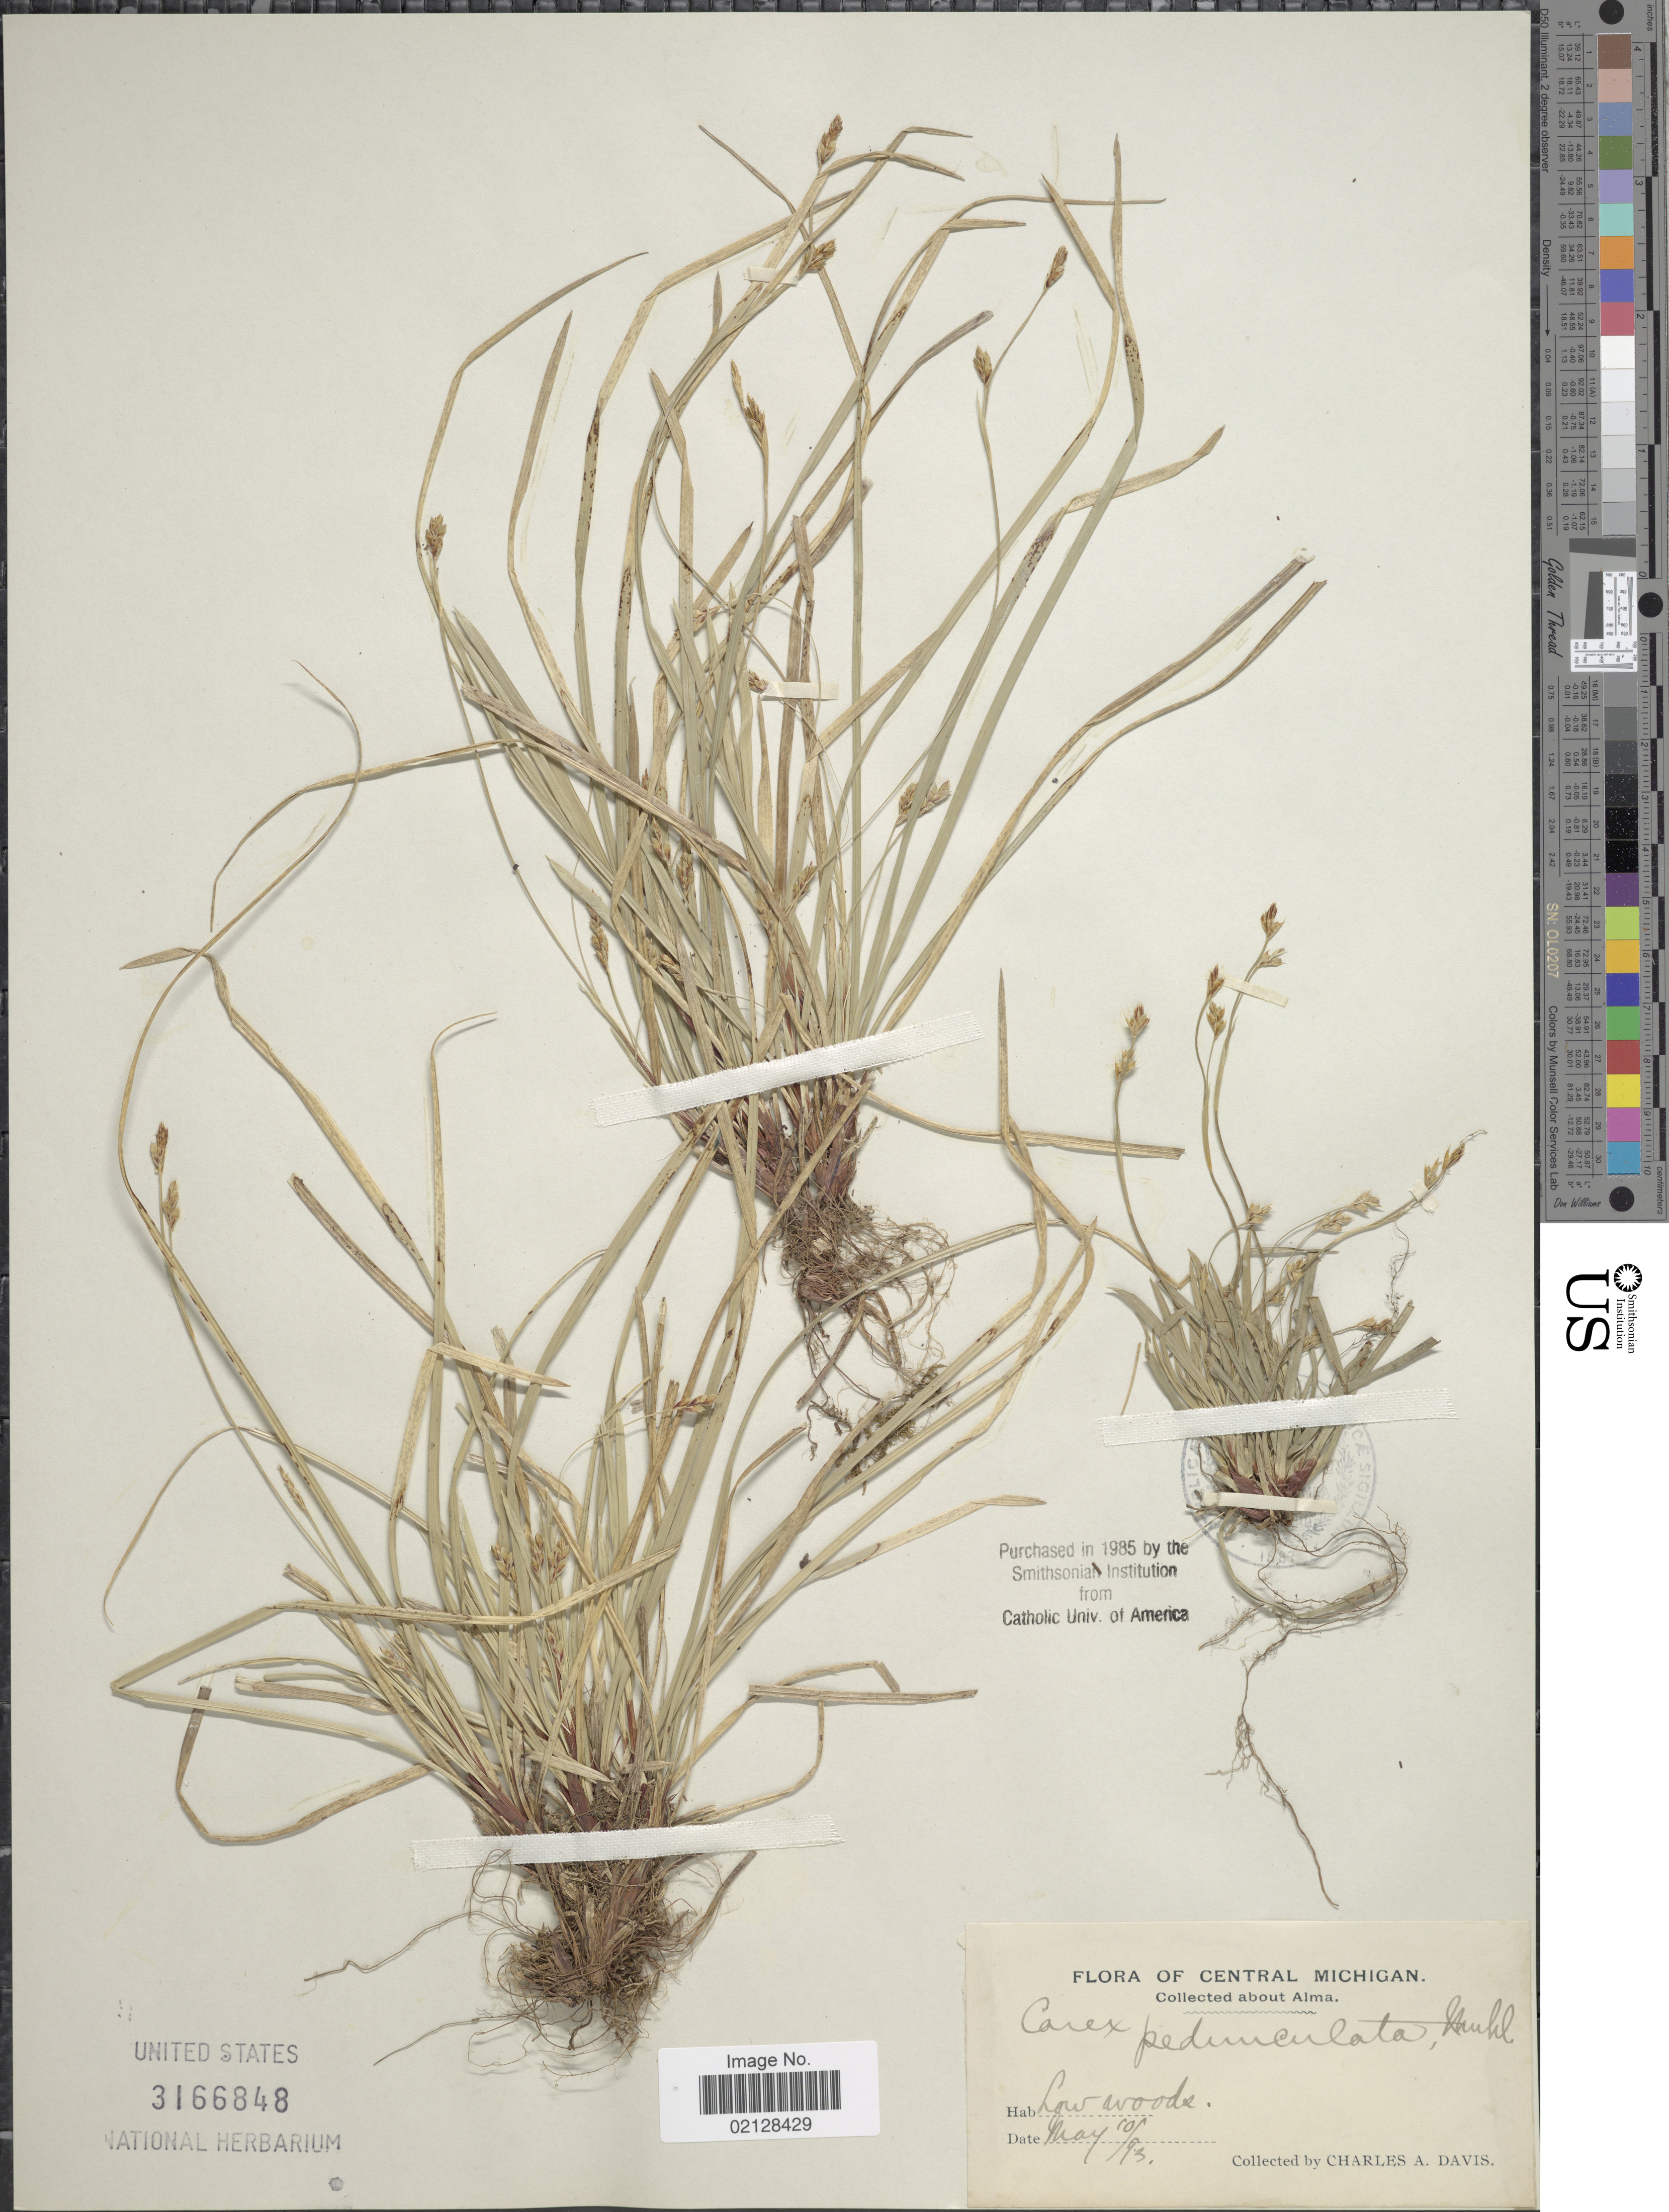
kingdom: Plantae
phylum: Tracheophyta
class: Liliopsida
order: Poales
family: Cyperaceae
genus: Carex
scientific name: Carex pedunculata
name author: Muhl. ex Willd.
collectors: C. Davis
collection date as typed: Transcribed d/m/y: 10/5/93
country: United States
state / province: Michigan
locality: Central Michigan, about Alma, low woods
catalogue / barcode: US 3166848